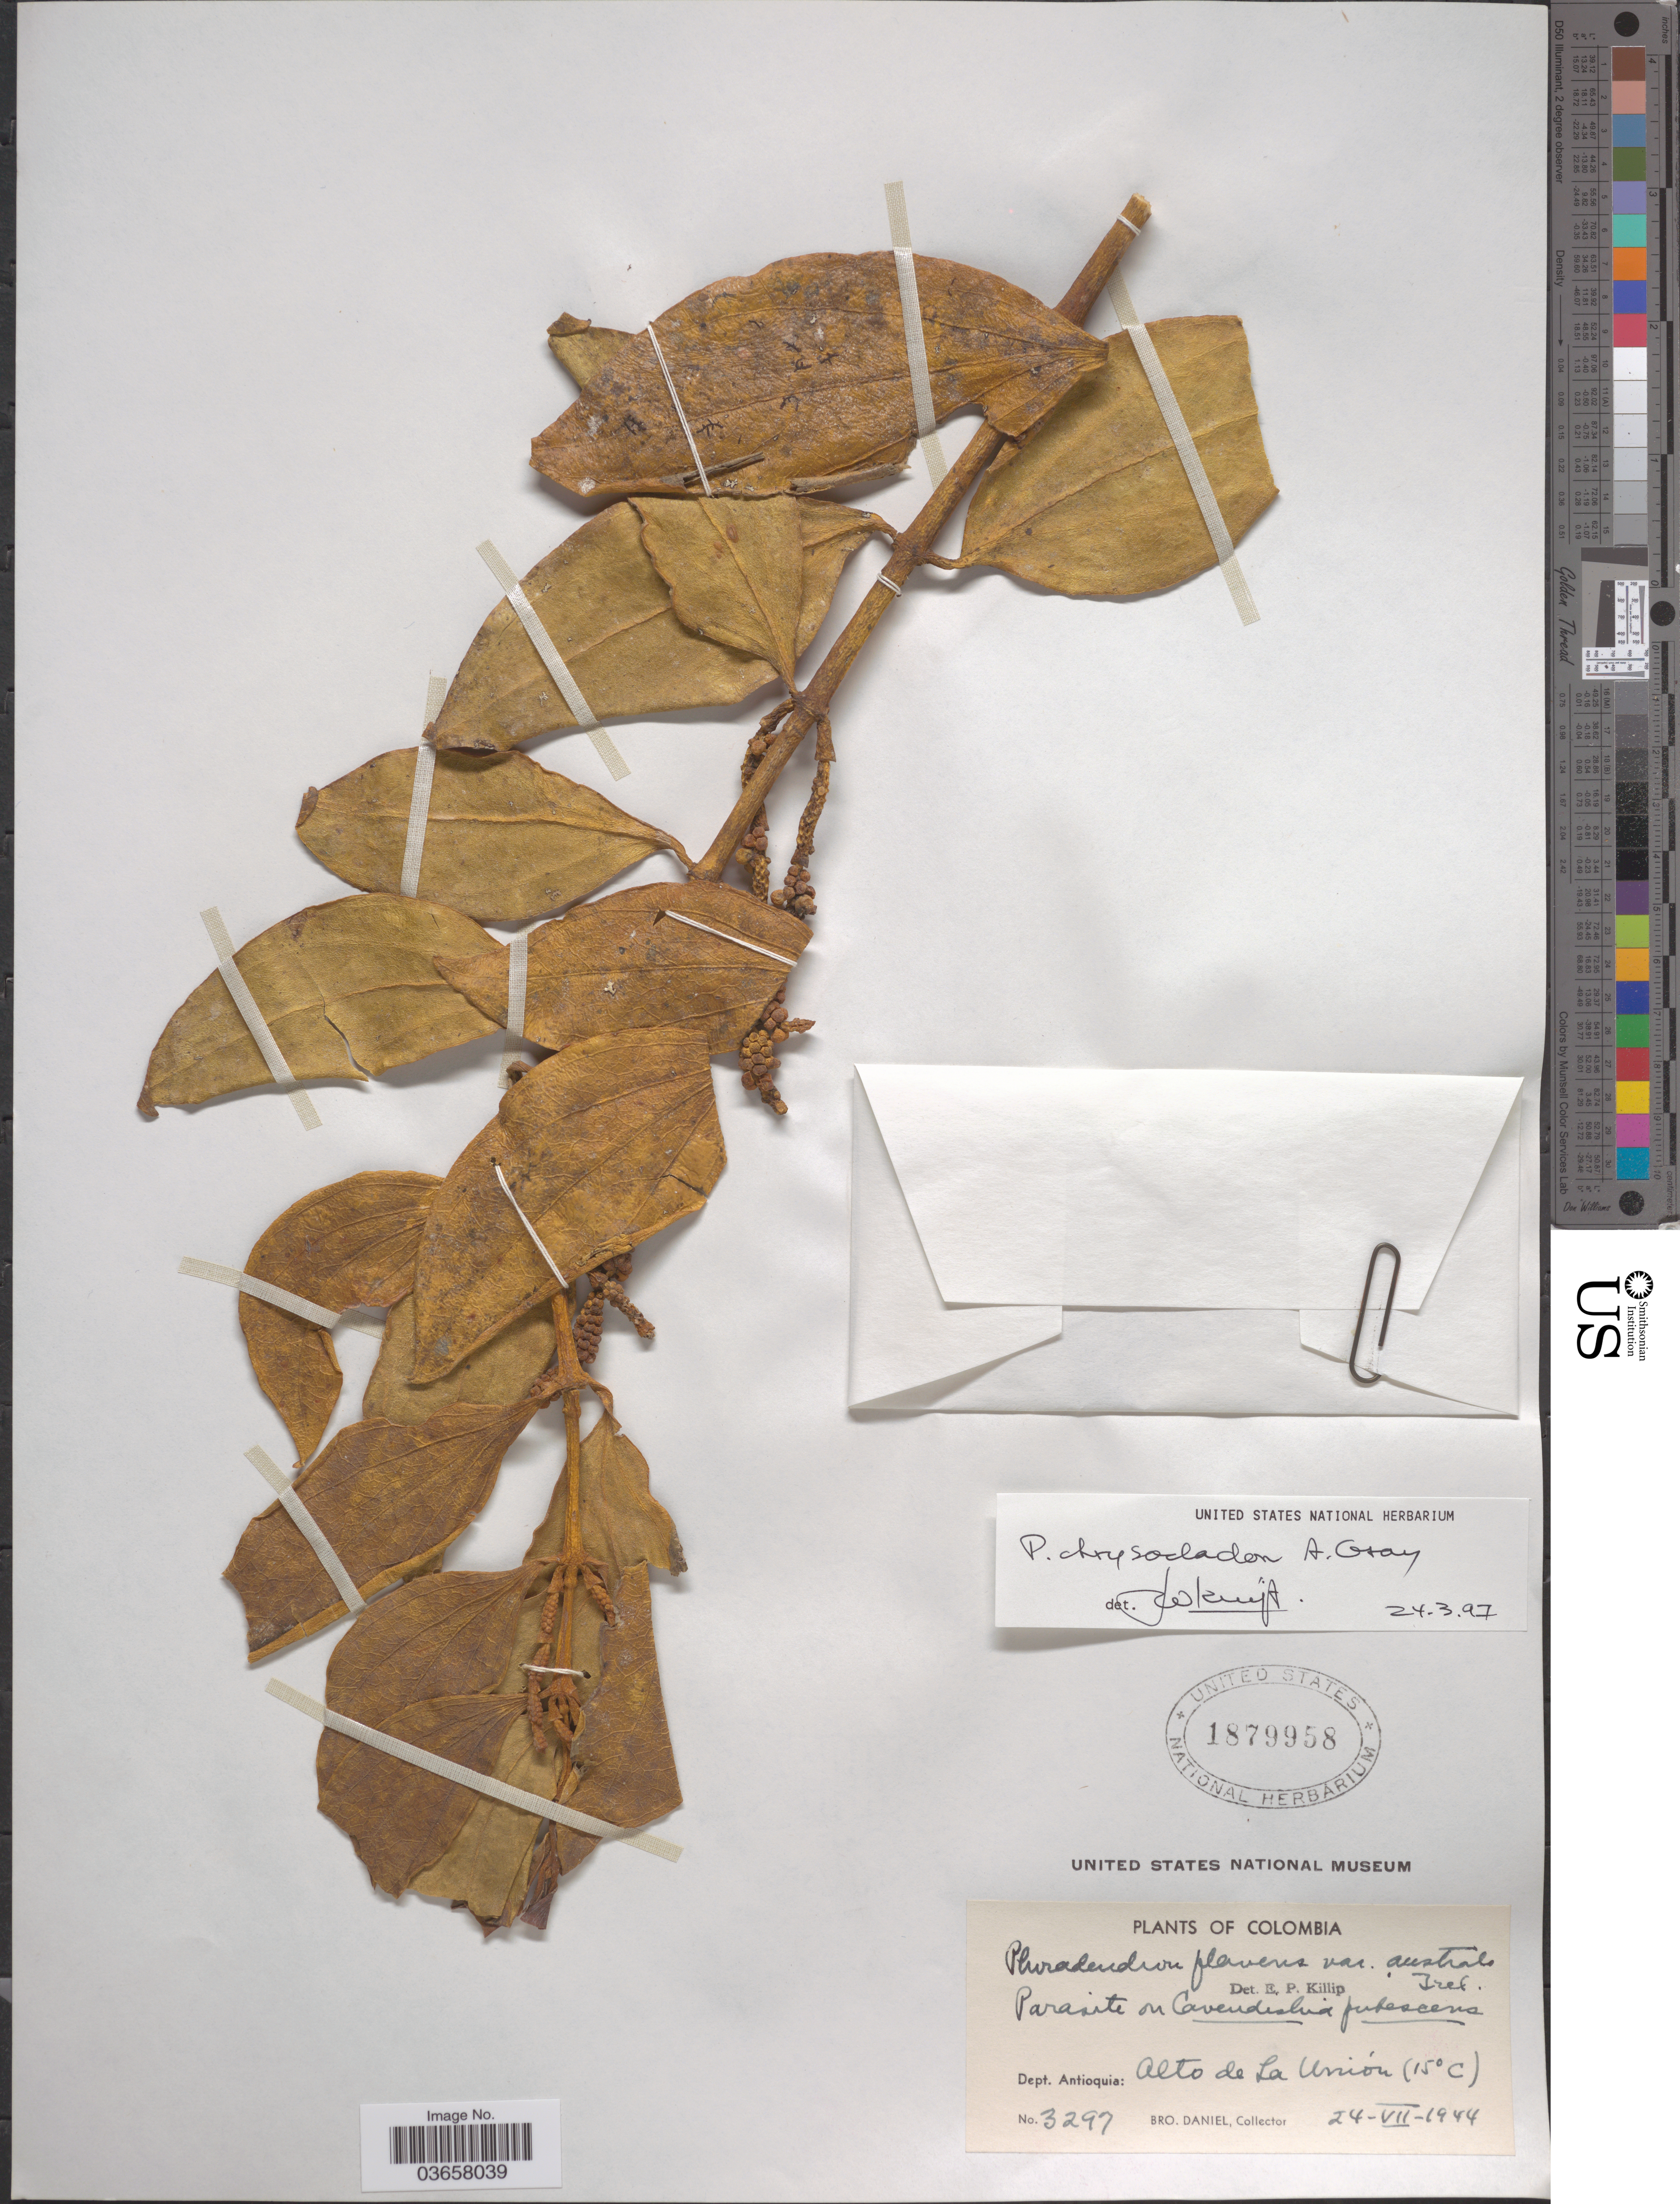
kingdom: Plantae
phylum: Tracheophyta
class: Magnoliopsida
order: Santalales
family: Viscaceae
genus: Phoradendron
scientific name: Phoradendron chrysocladon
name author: A. Gray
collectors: Bro. Daniel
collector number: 3297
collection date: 1944-07-24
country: Colombia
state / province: Antioquia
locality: Dept. Antioquia: Alto de La Unión (15°C) [unsure placement].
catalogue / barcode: US 1879958